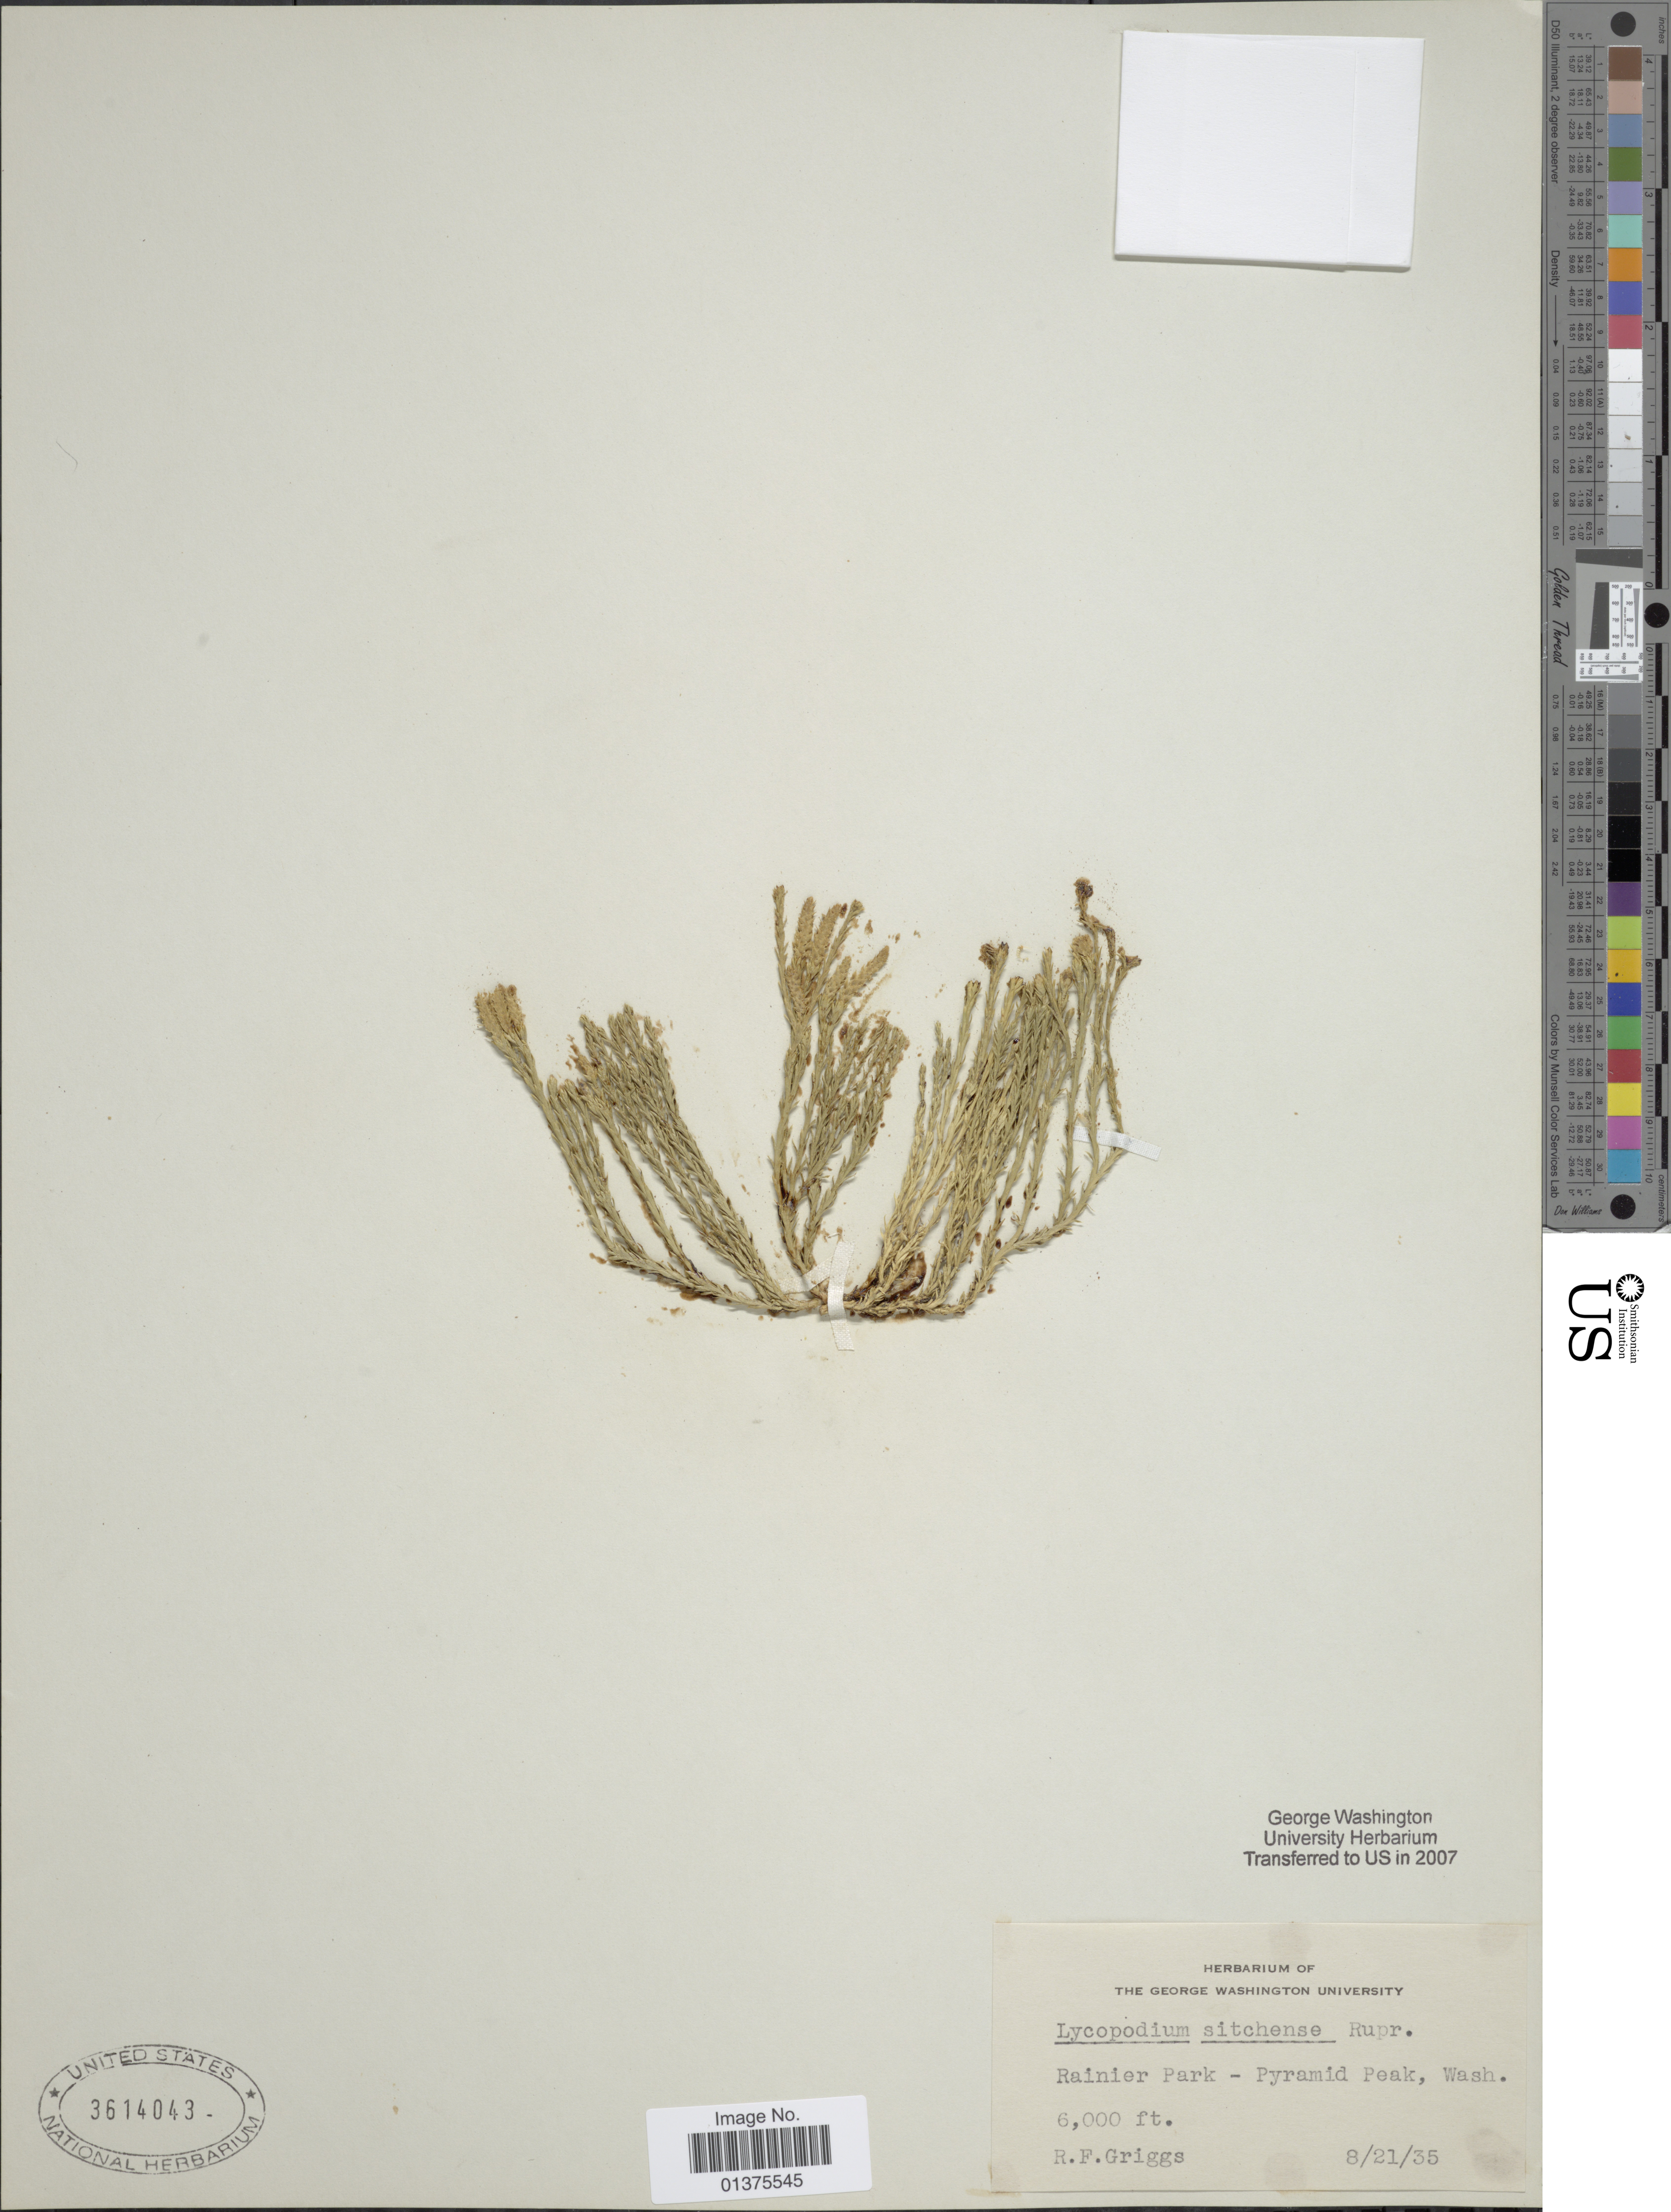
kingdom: Plantae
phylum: Tracheophyta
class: Lycopodiopsida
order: Lycopodiales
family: Lycopodiaceae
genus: Diphasiastrum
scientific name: Diphasiastrum sitchense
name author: (Rupr.) Holub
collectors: R. F. Griggs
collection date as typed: Transcribed d/m/y: 21/8/35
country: United States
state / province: Washington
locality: Rainier Park-Pyramid Peak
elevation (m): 1829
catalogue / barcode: US 3614043